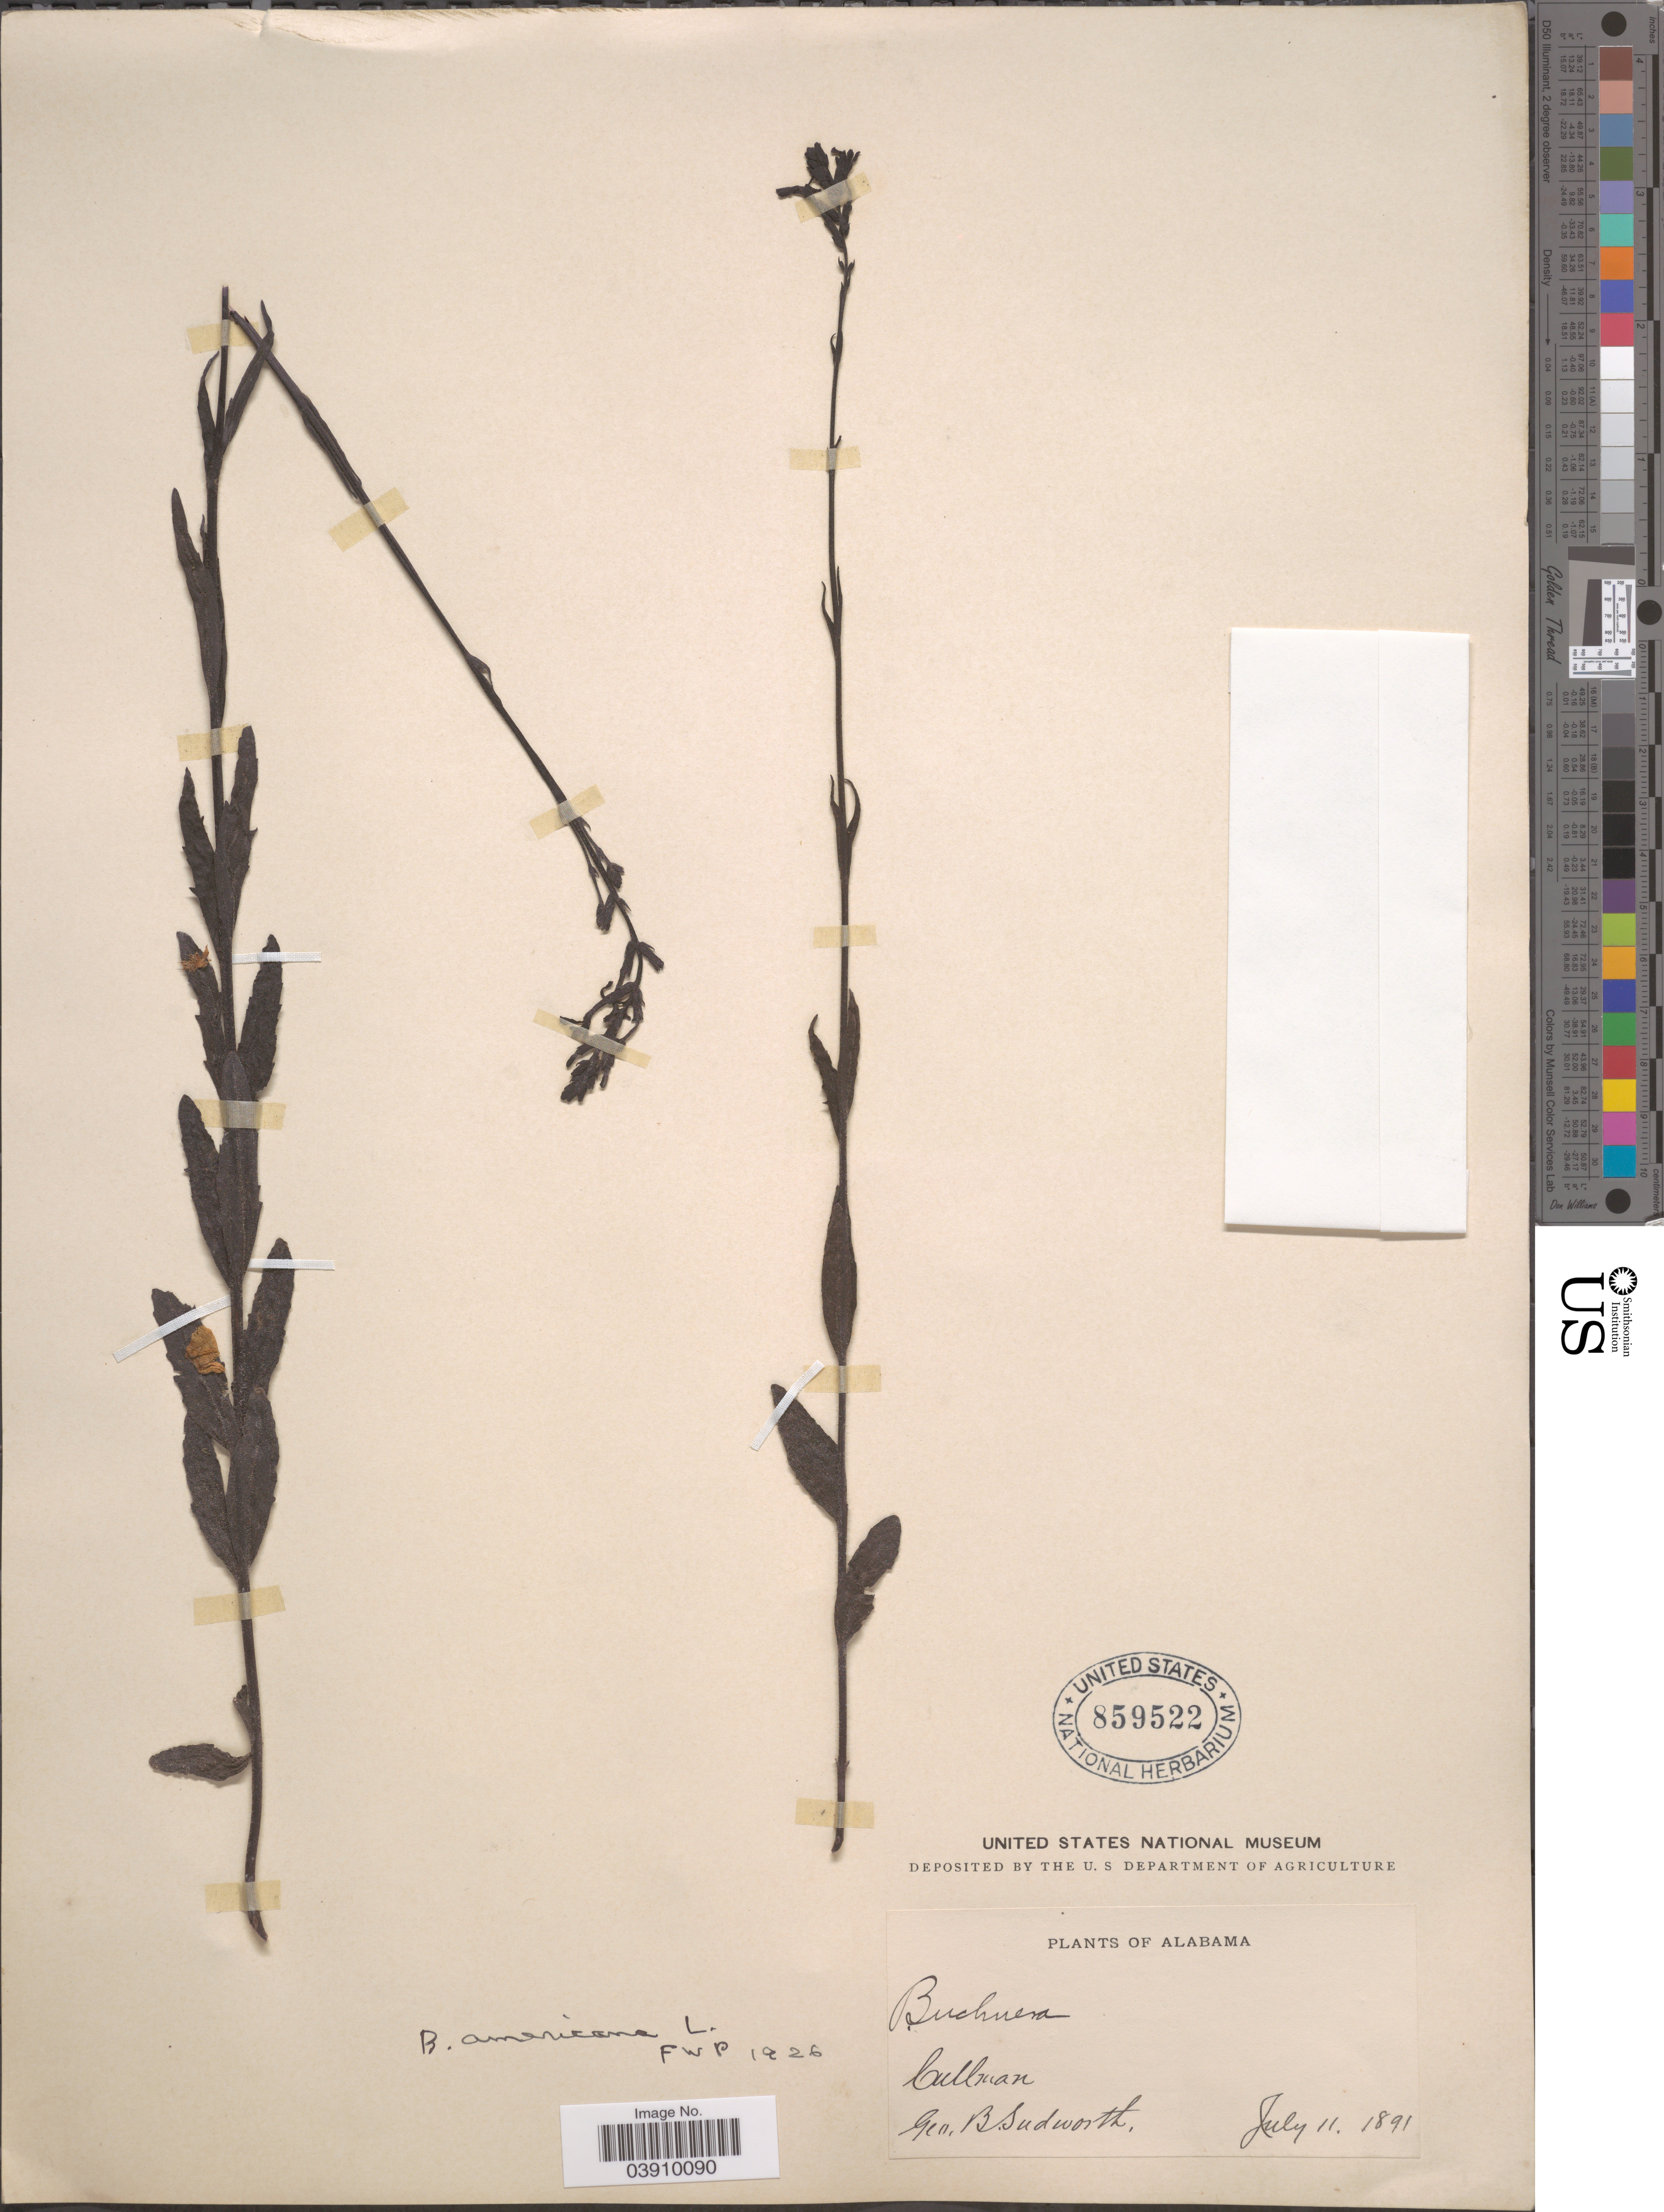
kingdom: Plantae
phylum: Tracheophyta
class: Magnoliopsida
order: Lamiales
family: Orobanchaceae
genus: Buchnera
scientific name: Buchnera americana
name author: L.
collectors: G. B. Sudworth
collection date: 1891-07-11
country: United States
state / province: Alabama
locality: Cullman.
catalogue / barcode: US 859522